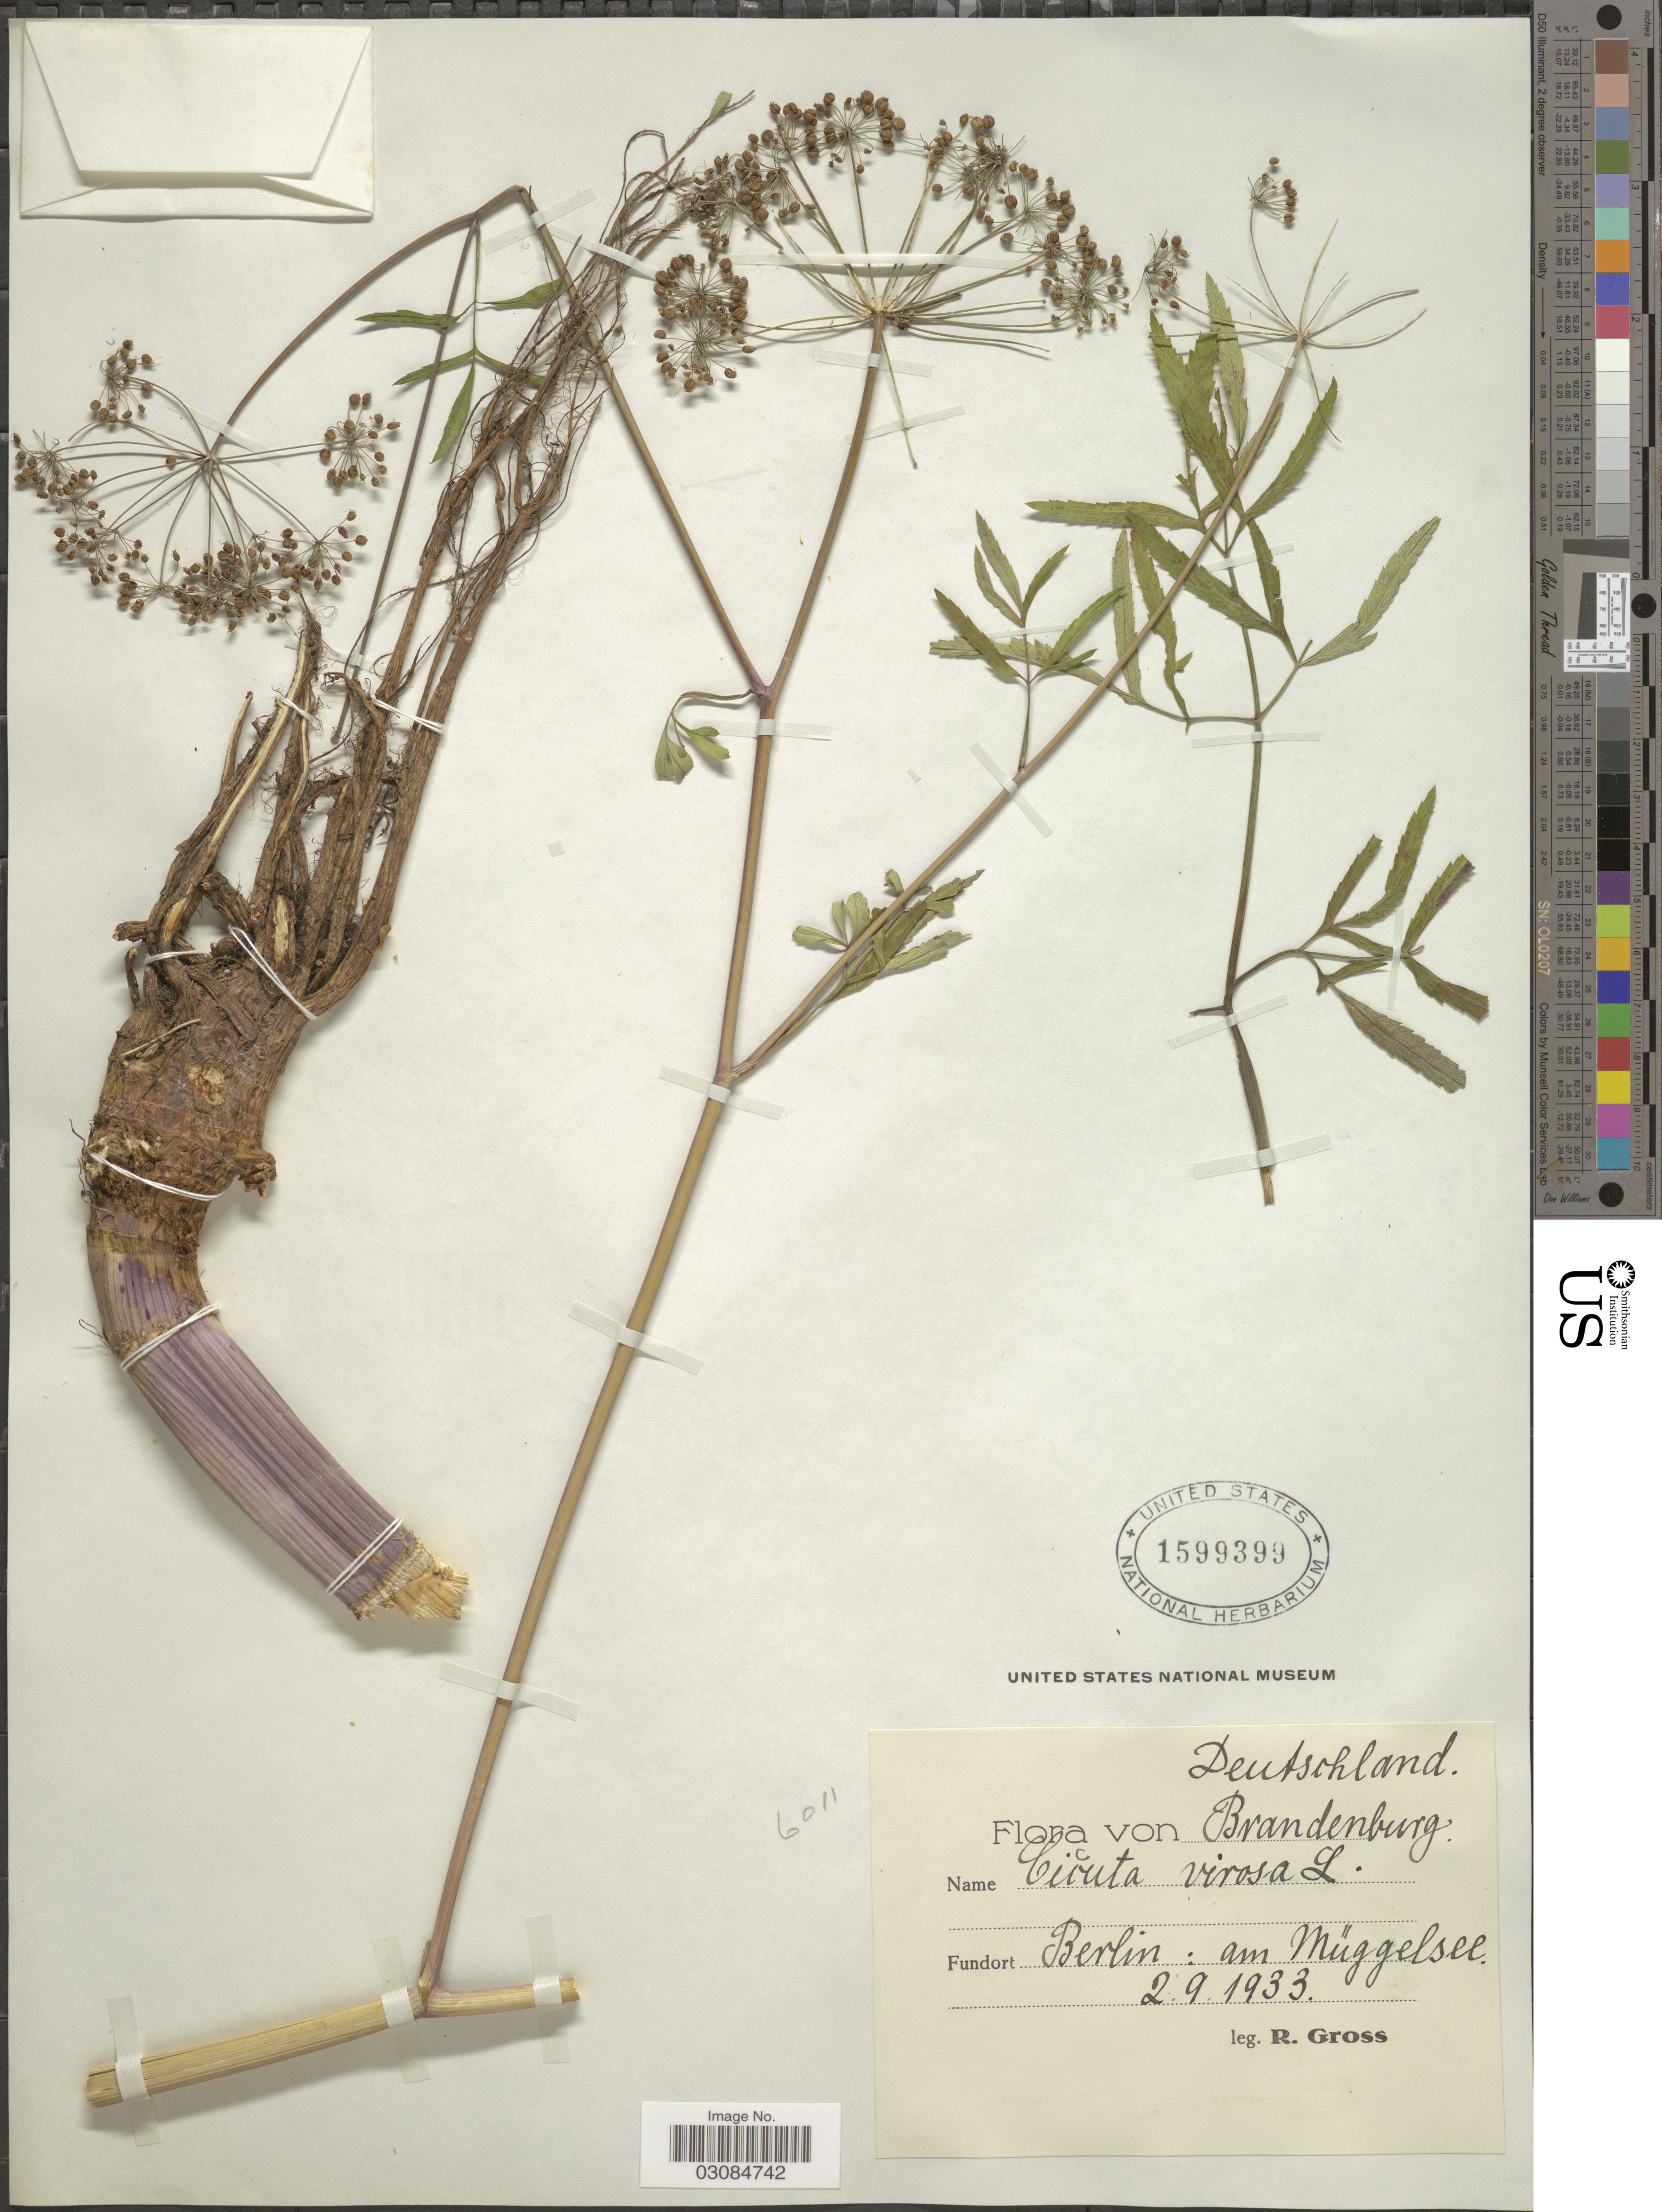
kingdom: Plantae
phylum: Tracheophyta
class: Magnoliopsida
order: Apiales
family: Apiaceae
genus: Cicuta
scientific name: Cicuta virosa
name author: L.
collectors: R. Gross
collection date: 1933-09-02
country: Germany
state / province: Berlin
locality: Am Müggelsee.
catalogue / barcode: US 1599399